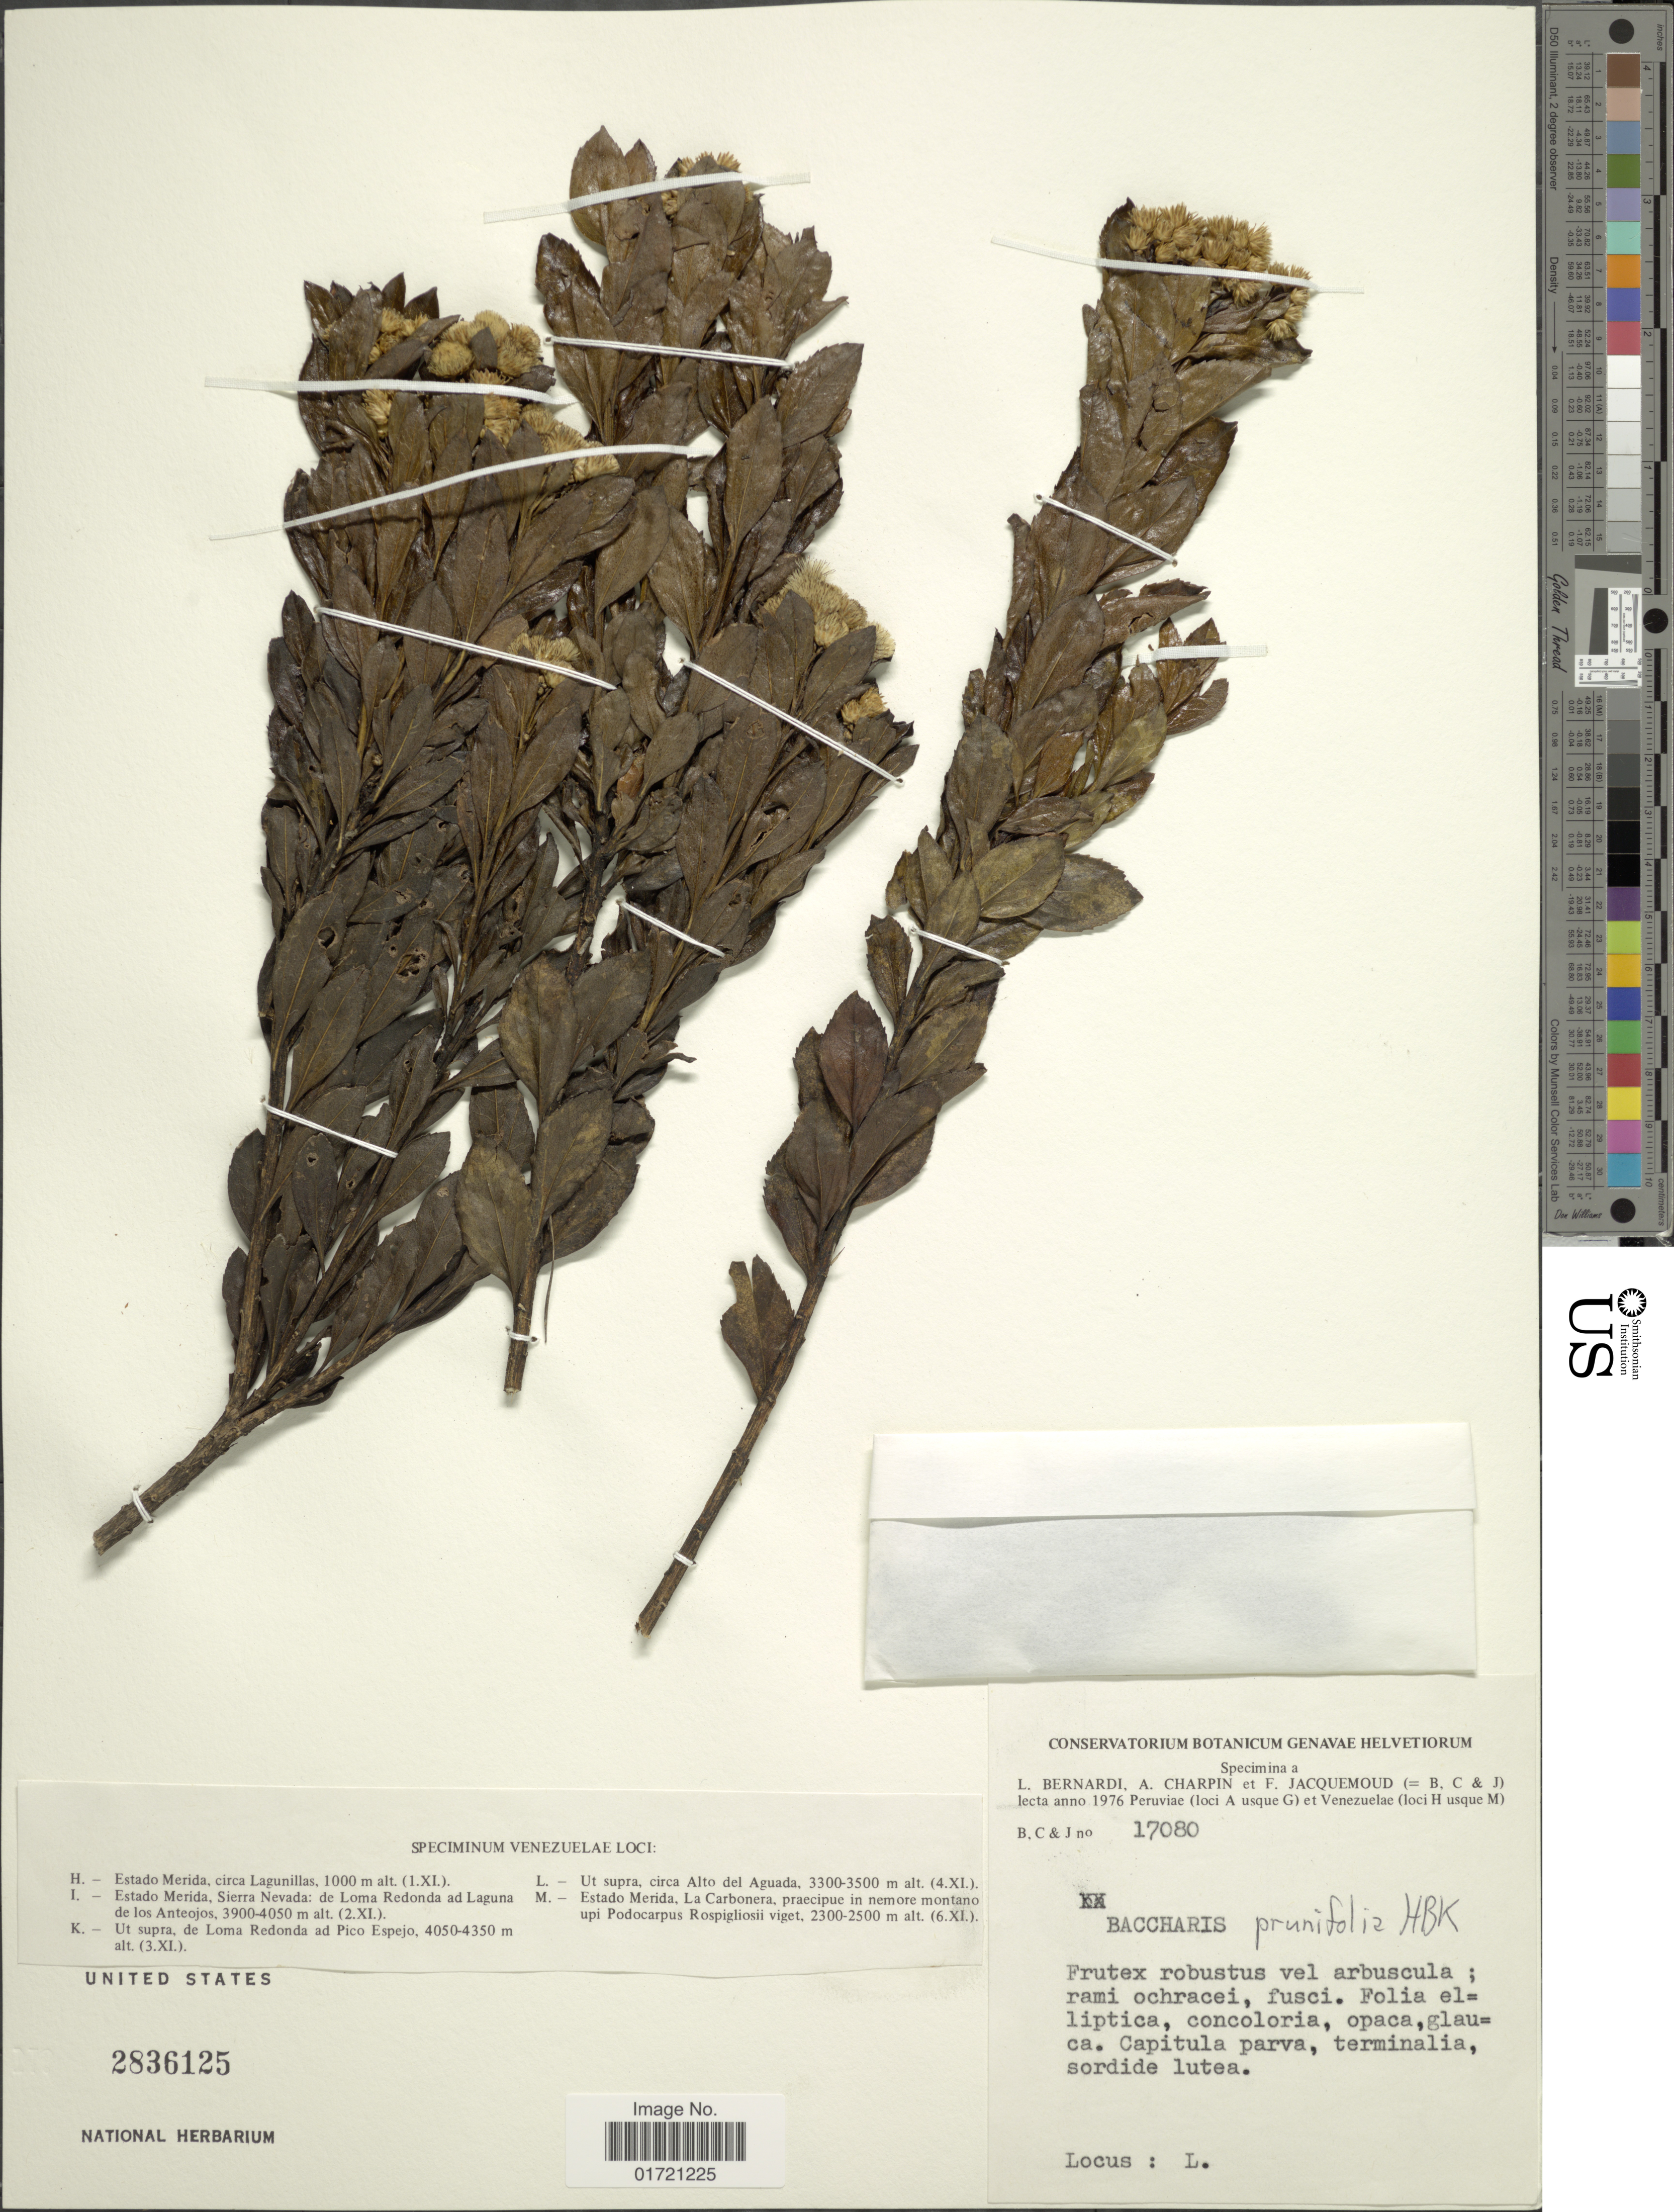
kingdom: Plantae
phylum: Tracheophyta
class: Magnoliopsida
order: Asterales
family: Asteraceae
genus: Baccharis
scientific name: Baccharis prunifolia var. subprunifolia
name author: Cuatrec.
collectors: L. Bernardi, A. Charpin & F. Jacquemoud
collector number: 17080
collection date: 1976-11-04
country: Puerto Rico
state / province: Aguada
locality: Ut supra, circa Alto del Aguada.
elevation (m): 3300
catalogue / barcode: US 2836125